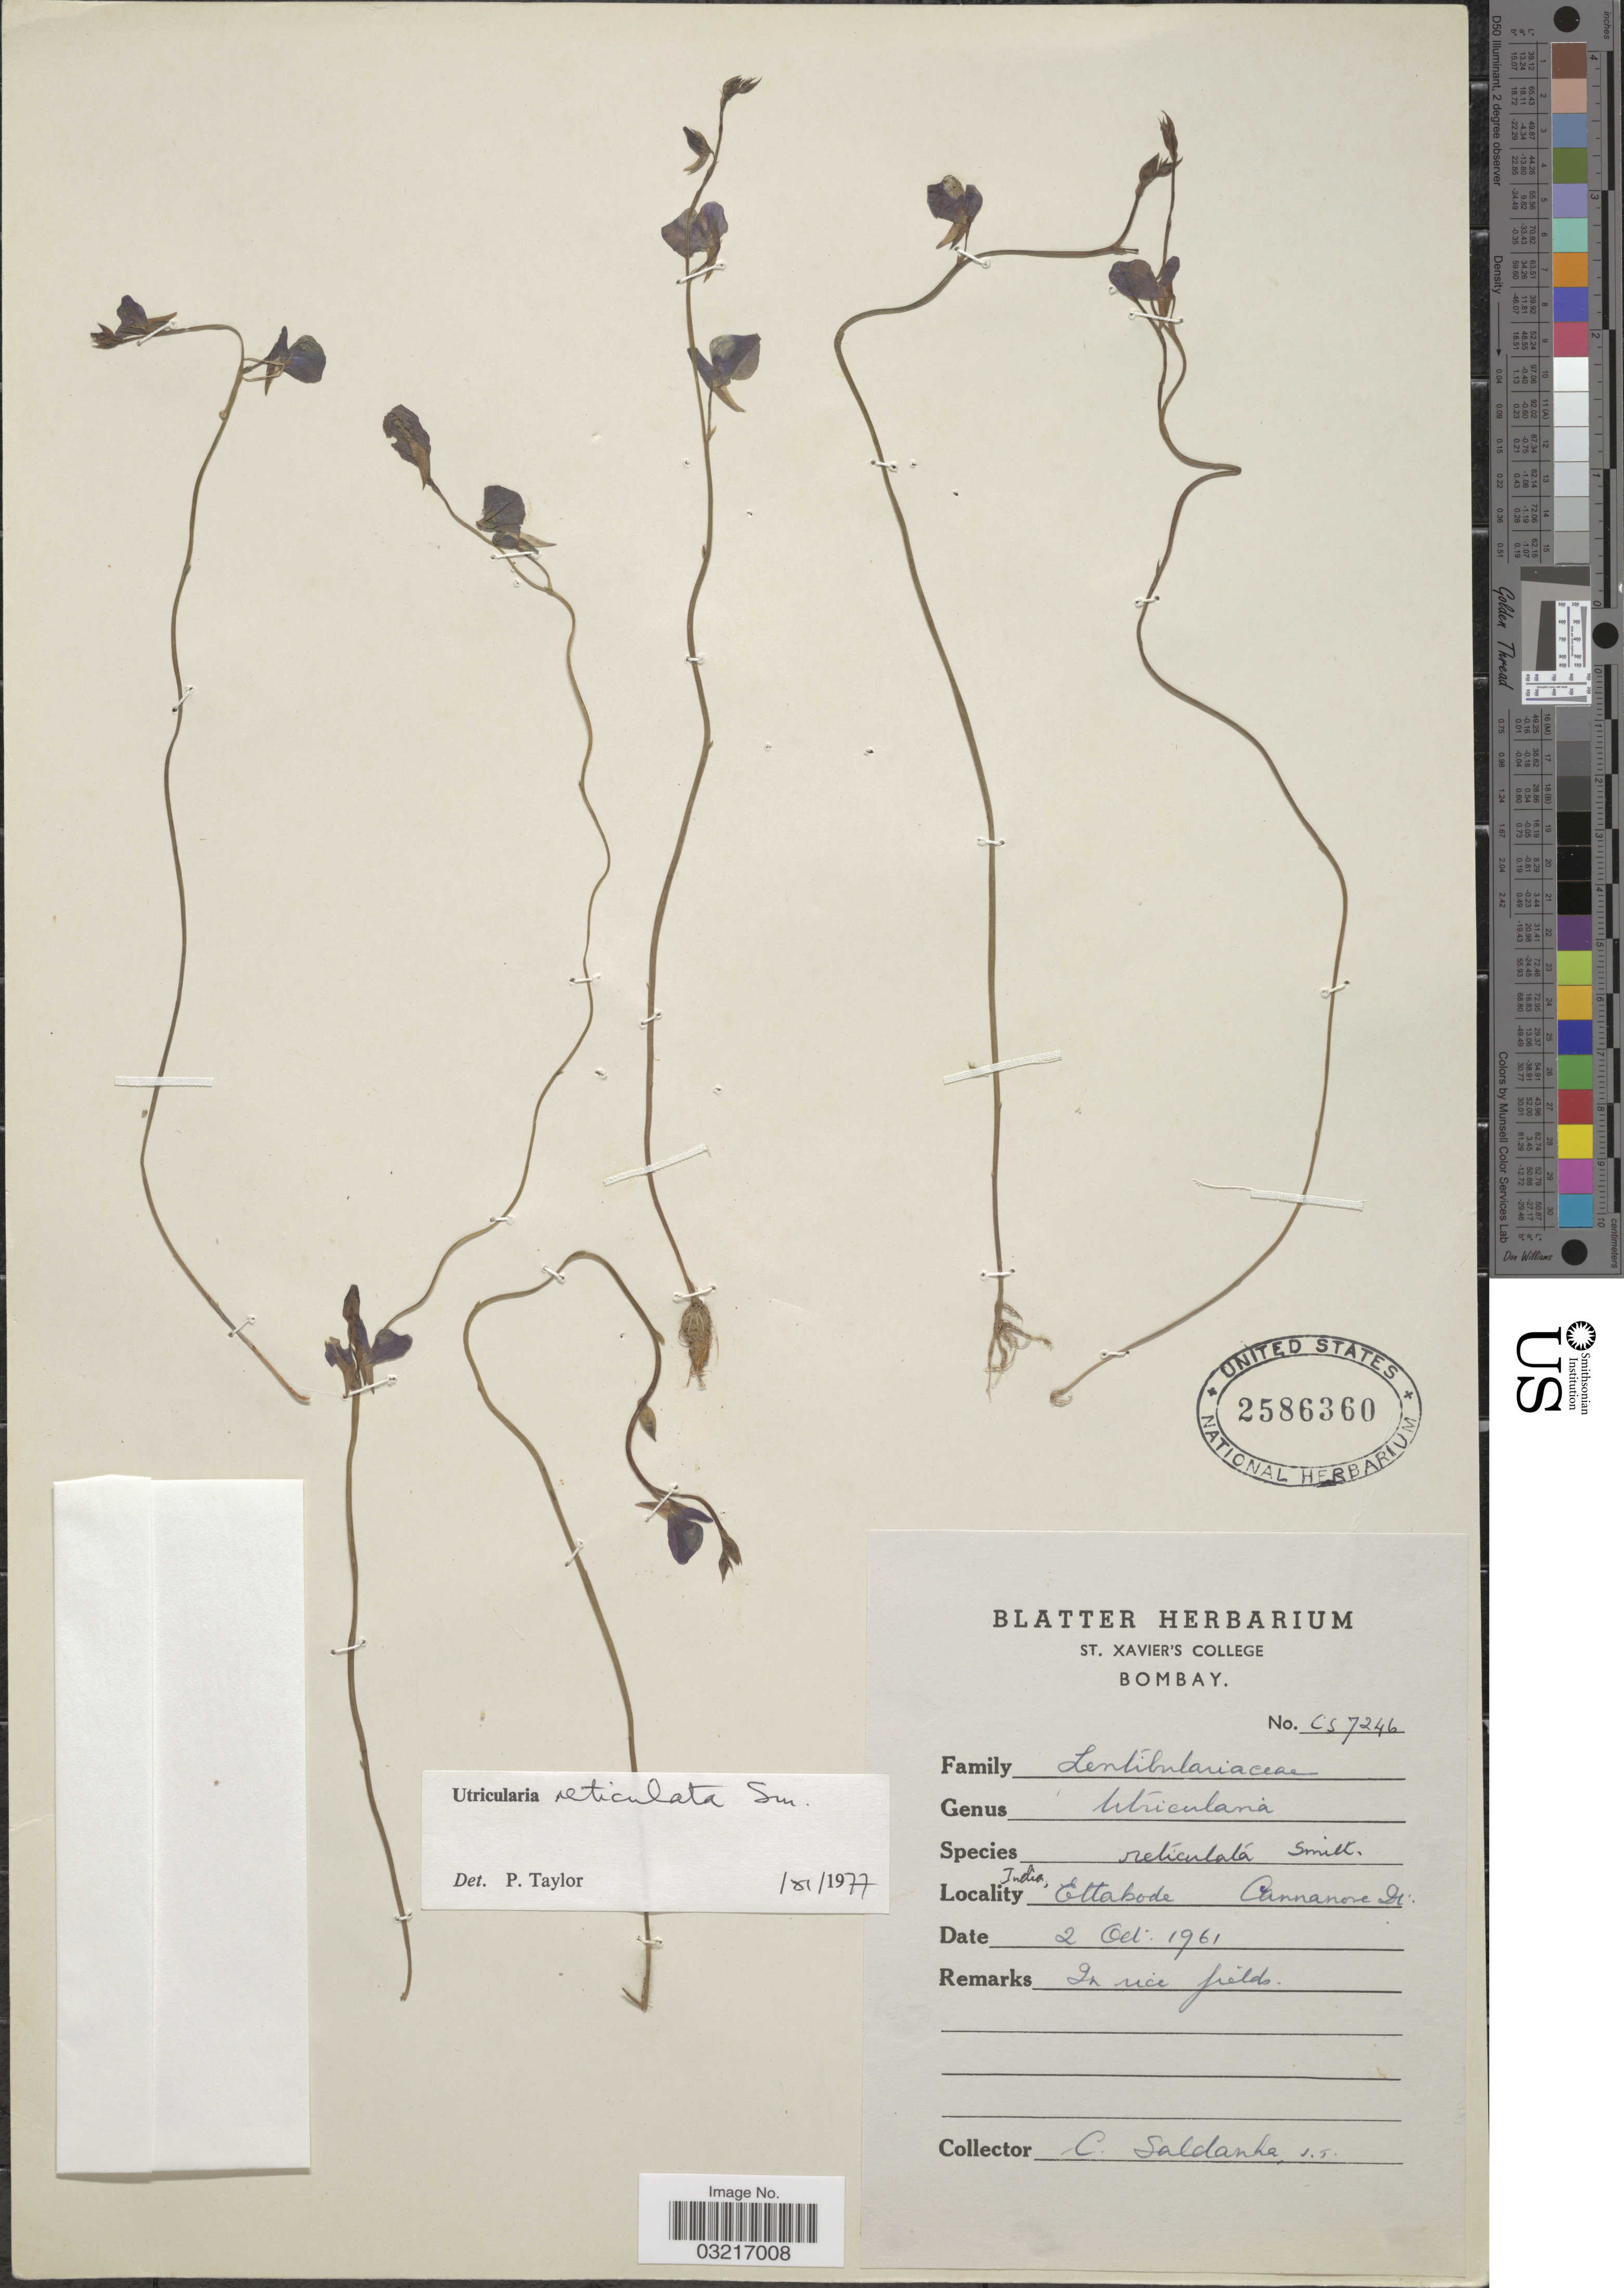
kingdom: Plantae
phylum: Tracheophyta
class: Magnoliopsida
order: Lamiales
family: Lentibulariaceae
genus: Utricularia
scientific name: Utricularia reticulata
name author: Sm.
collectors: C. Saldanha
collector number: CS7246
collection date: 1961-10-02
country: India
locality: Ettabode, Cannanore Dt.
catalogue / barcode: US 2586360